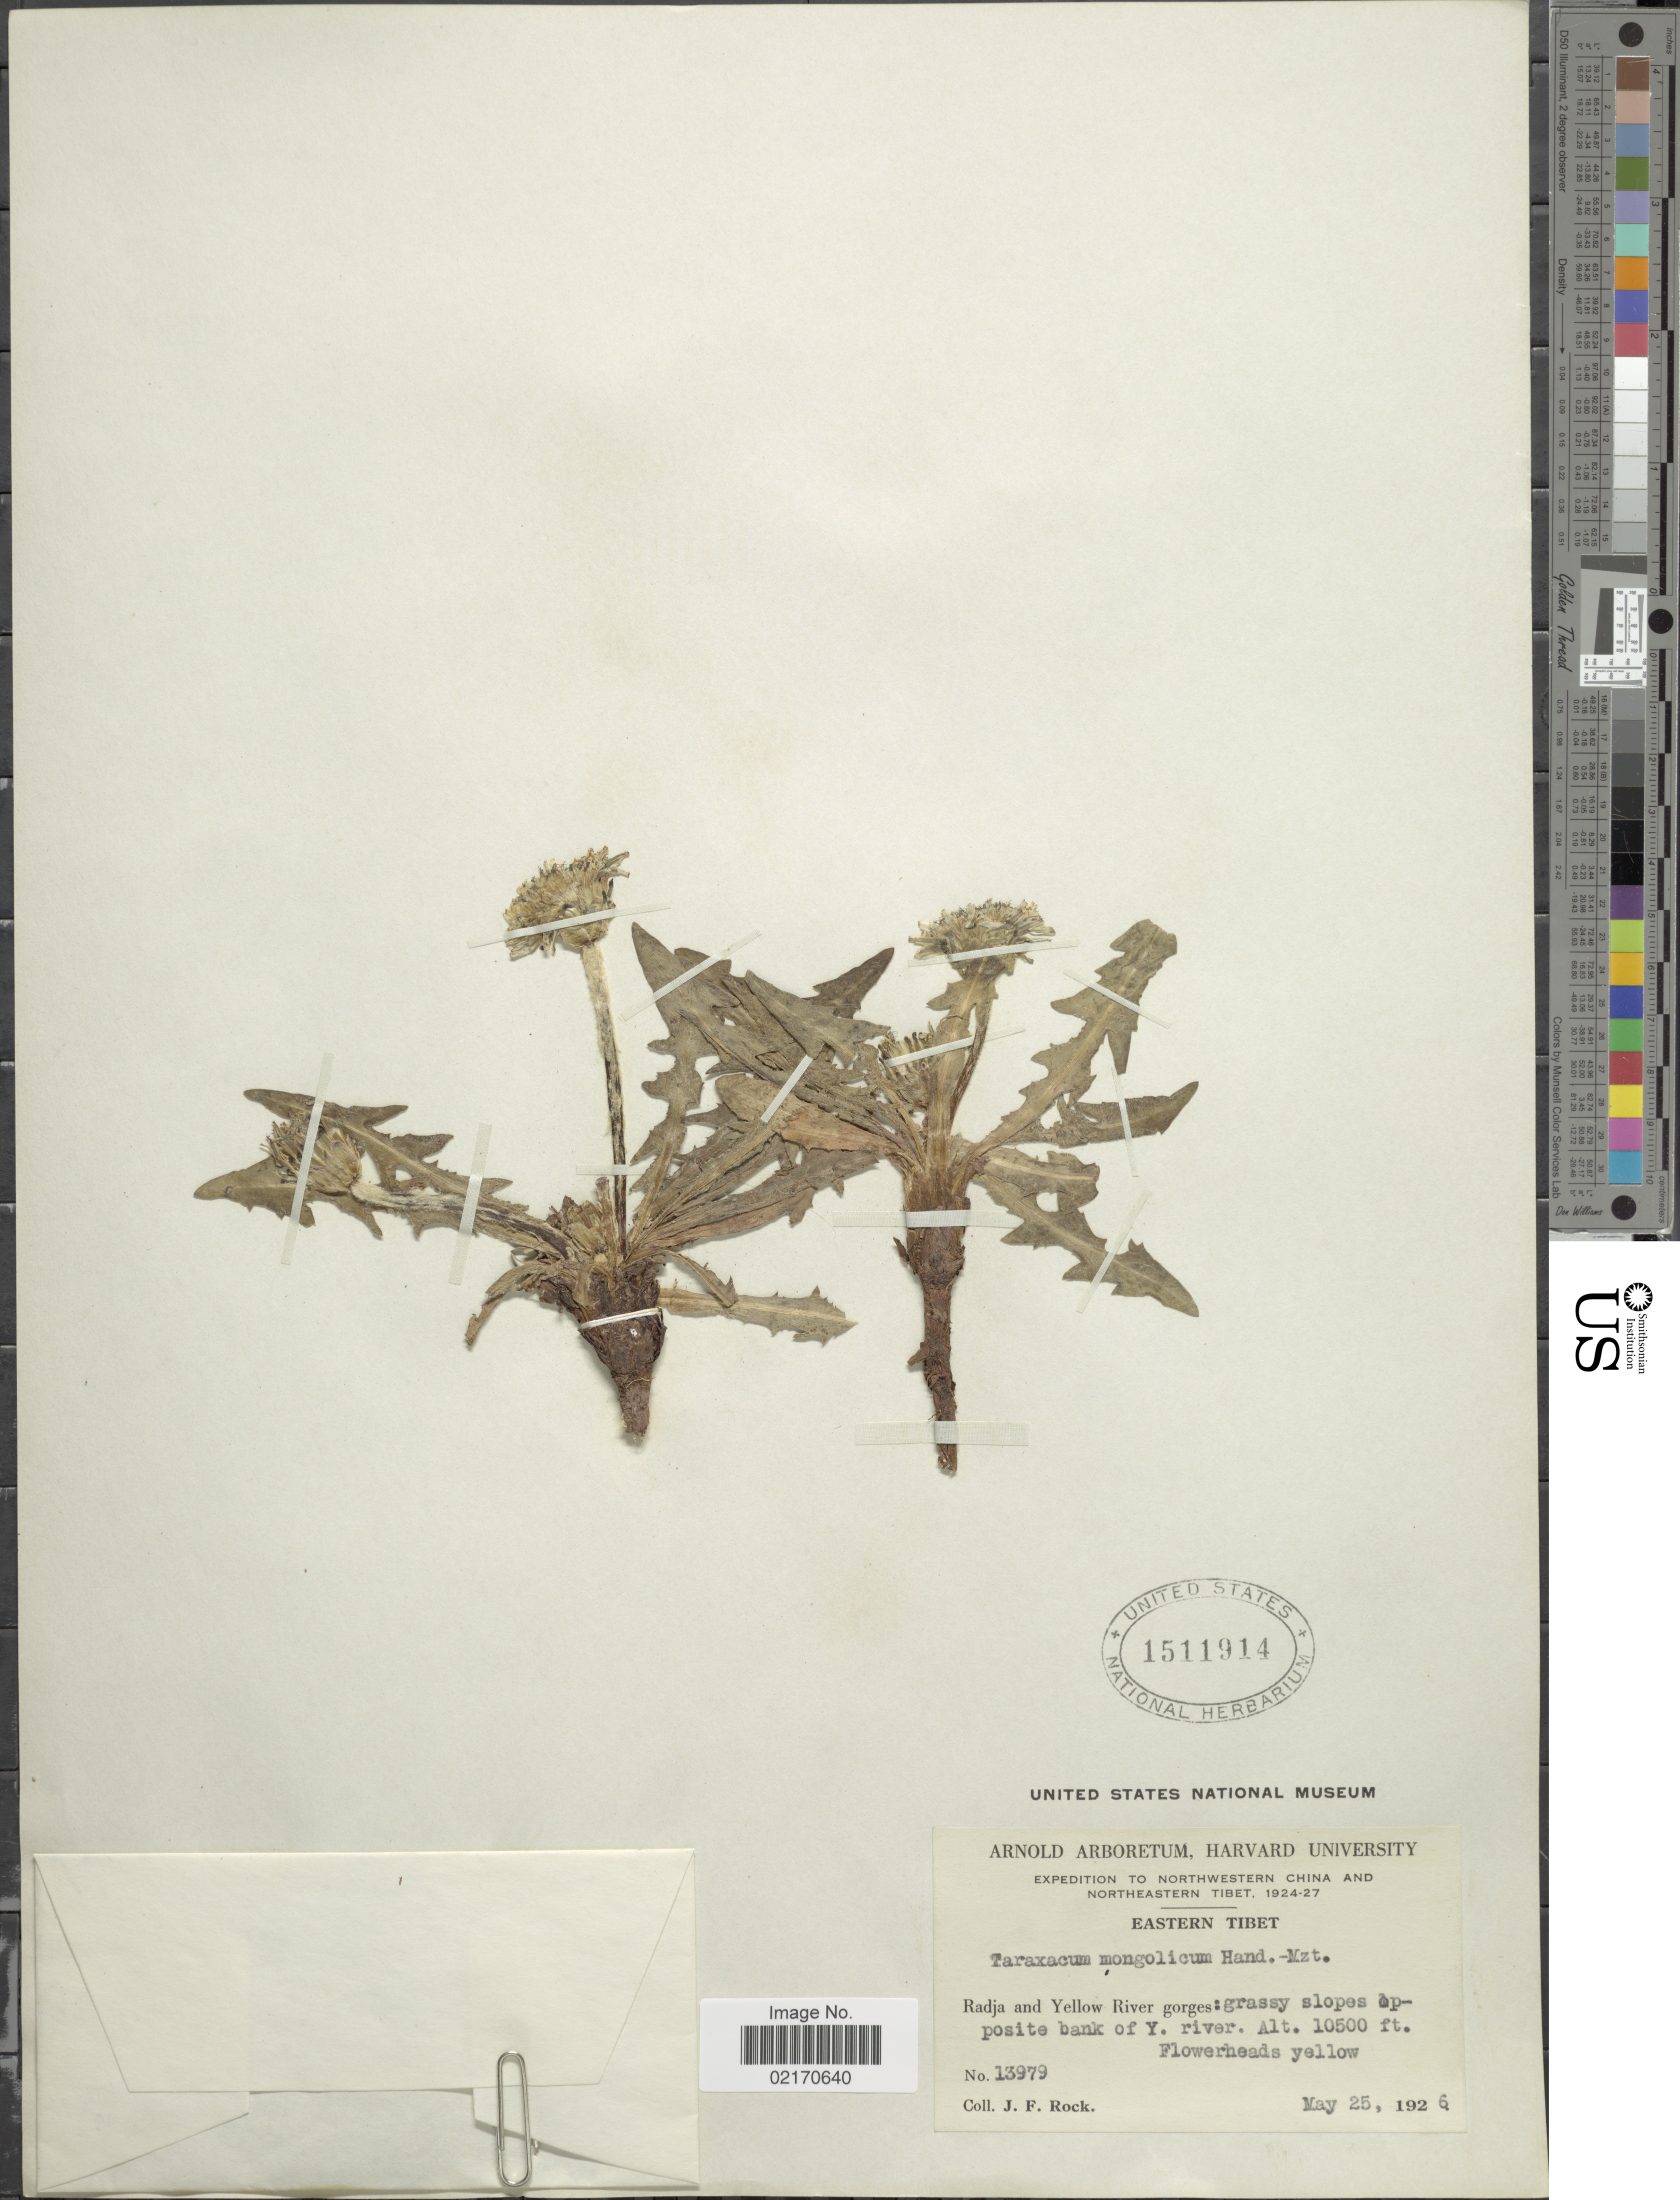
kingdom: Plantae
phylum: Tracheophyta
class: Magnoliopsida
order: Asterales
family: Asteraceae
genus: Taraxacum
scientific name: Taraxacum mongolicum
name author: Hand.-Mazz.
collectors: J. Rock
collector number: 13979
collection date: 1926-05-25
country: China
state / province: Xizang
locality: Eastern Tibet, Radja and Yellow River gorges: grassy slopes opposite bank of Y. river.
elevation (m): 3200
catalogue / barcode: US 1511914